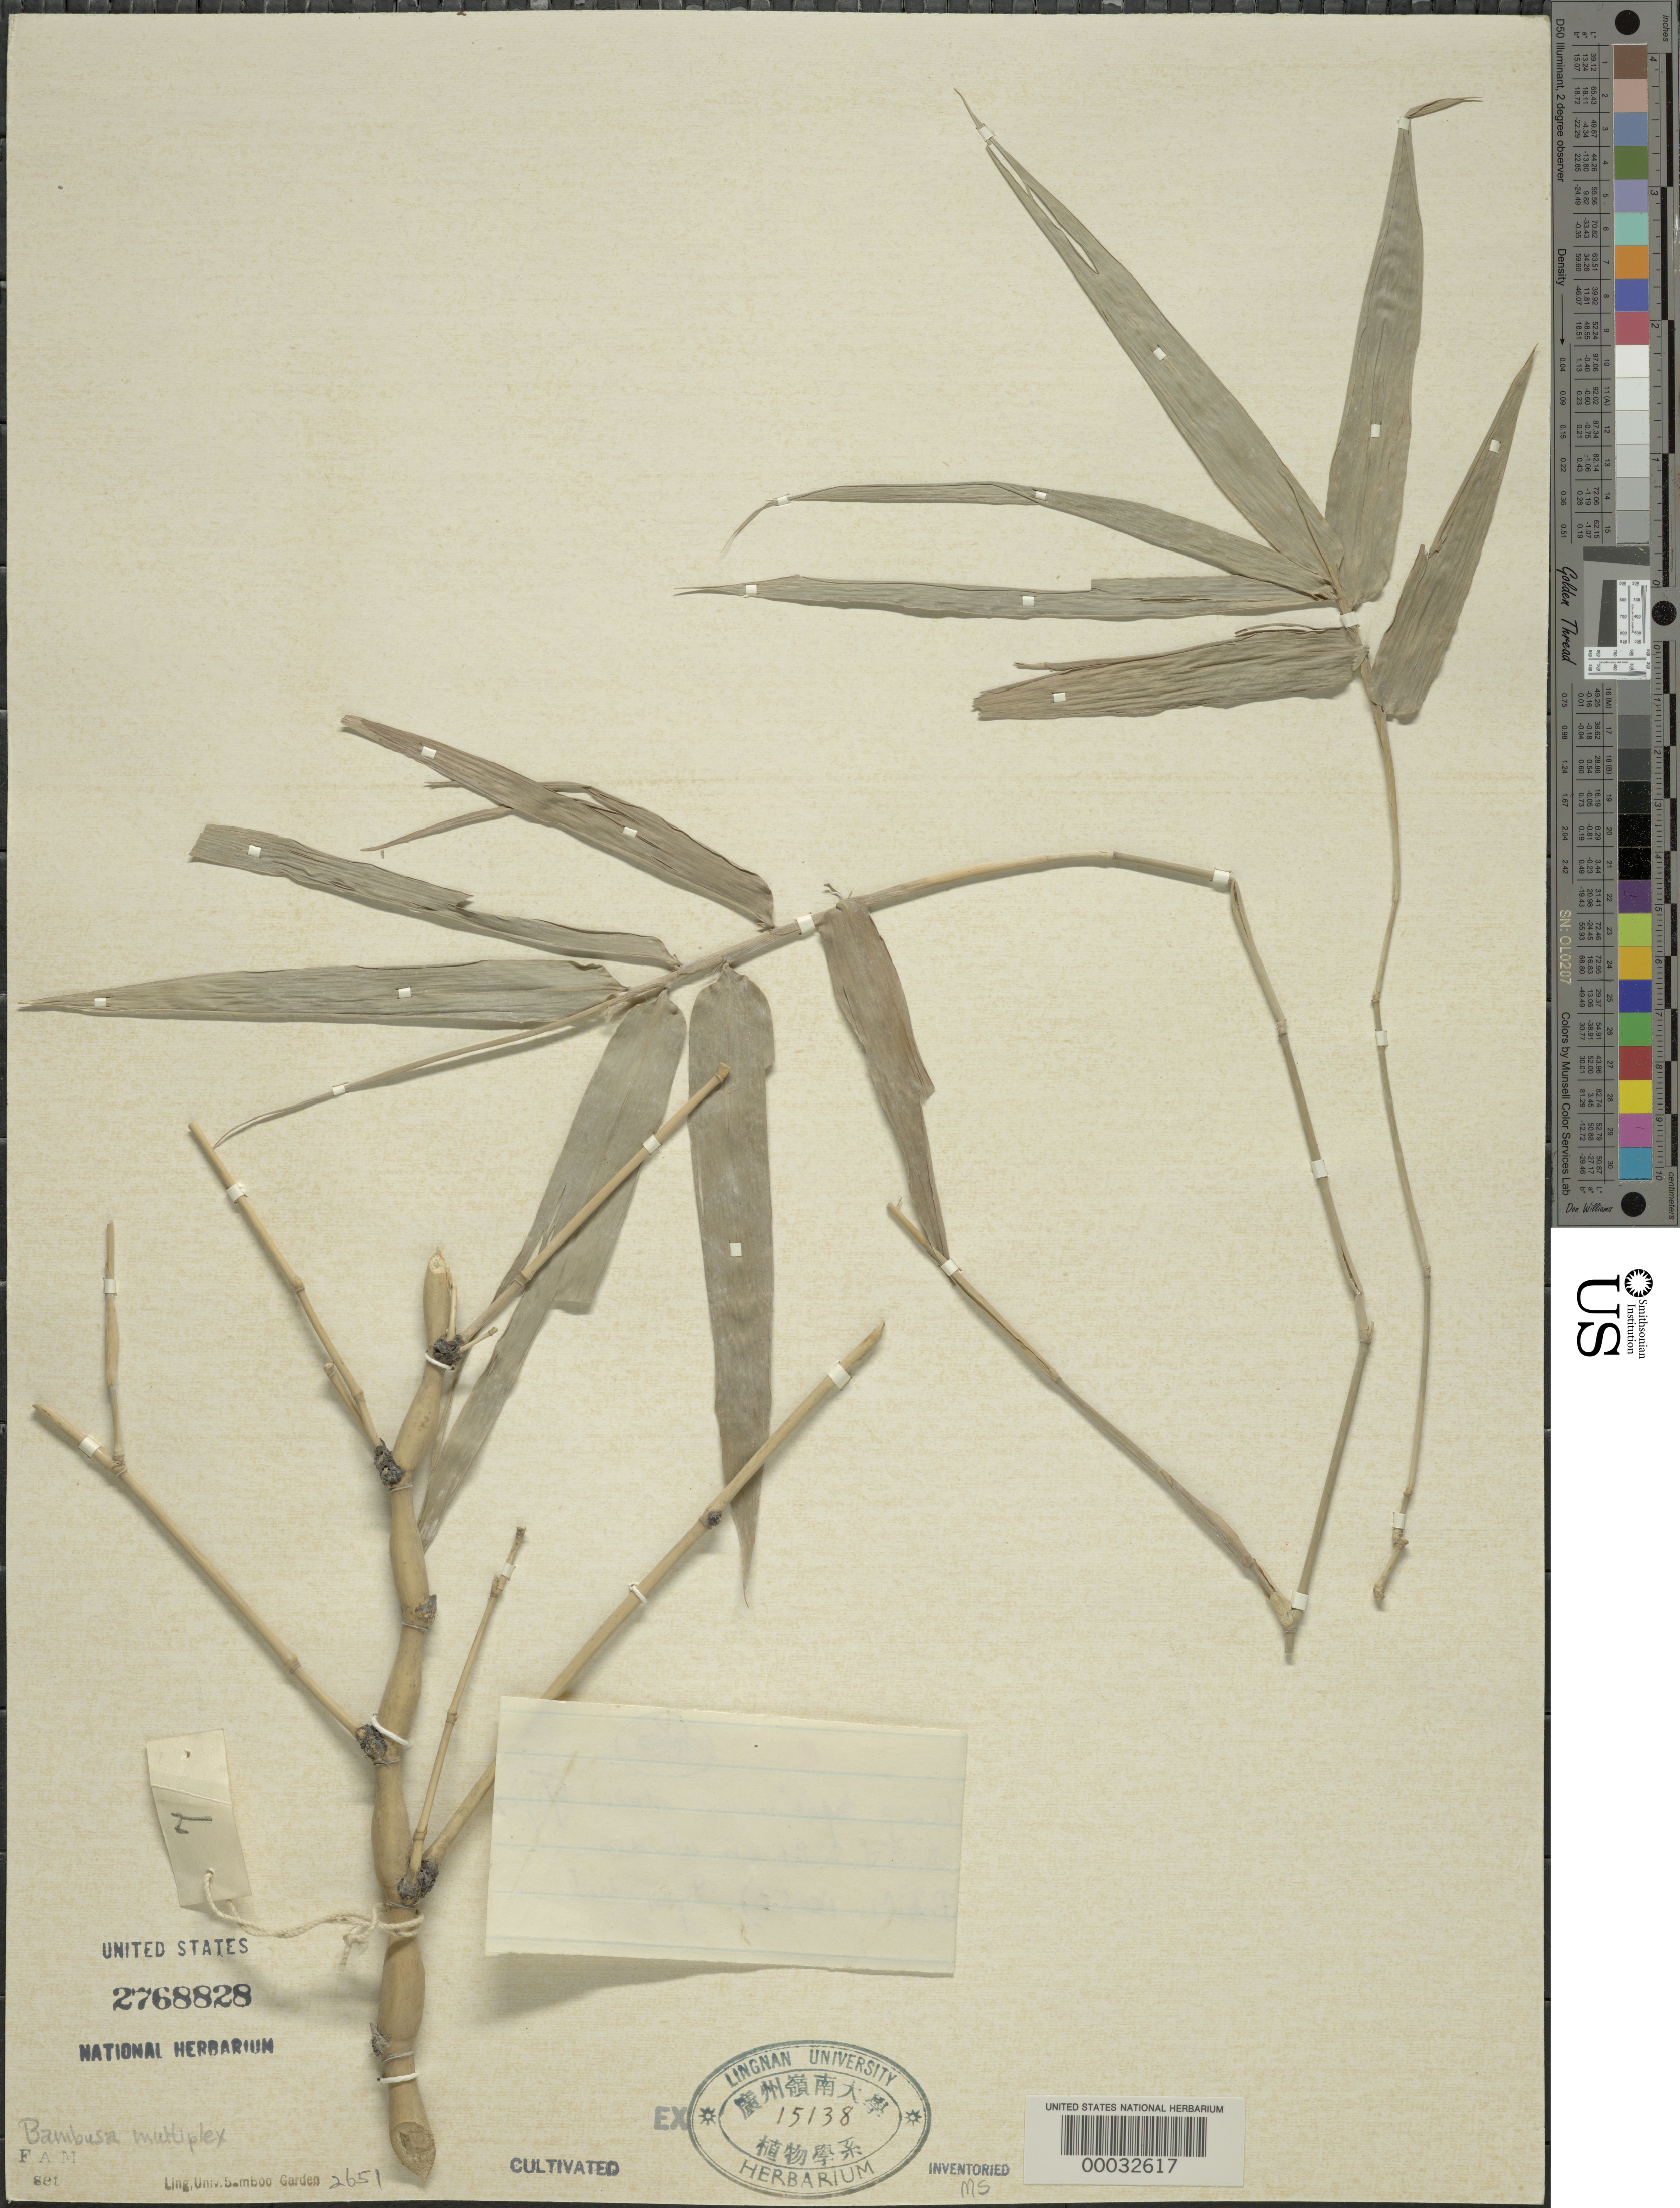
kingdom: Plantae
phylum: Tracheophyta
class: Liliopsida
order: Poales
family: Poaceae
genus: Bambusa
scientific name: Bambusa multiplex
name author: (Lour.) Raeusch. ex Schult. & Schult. f.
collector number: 21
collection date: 1927-05-22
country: China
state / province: Guangdong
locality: Lingnan University Bamboo Garden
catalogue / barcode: US 2768828